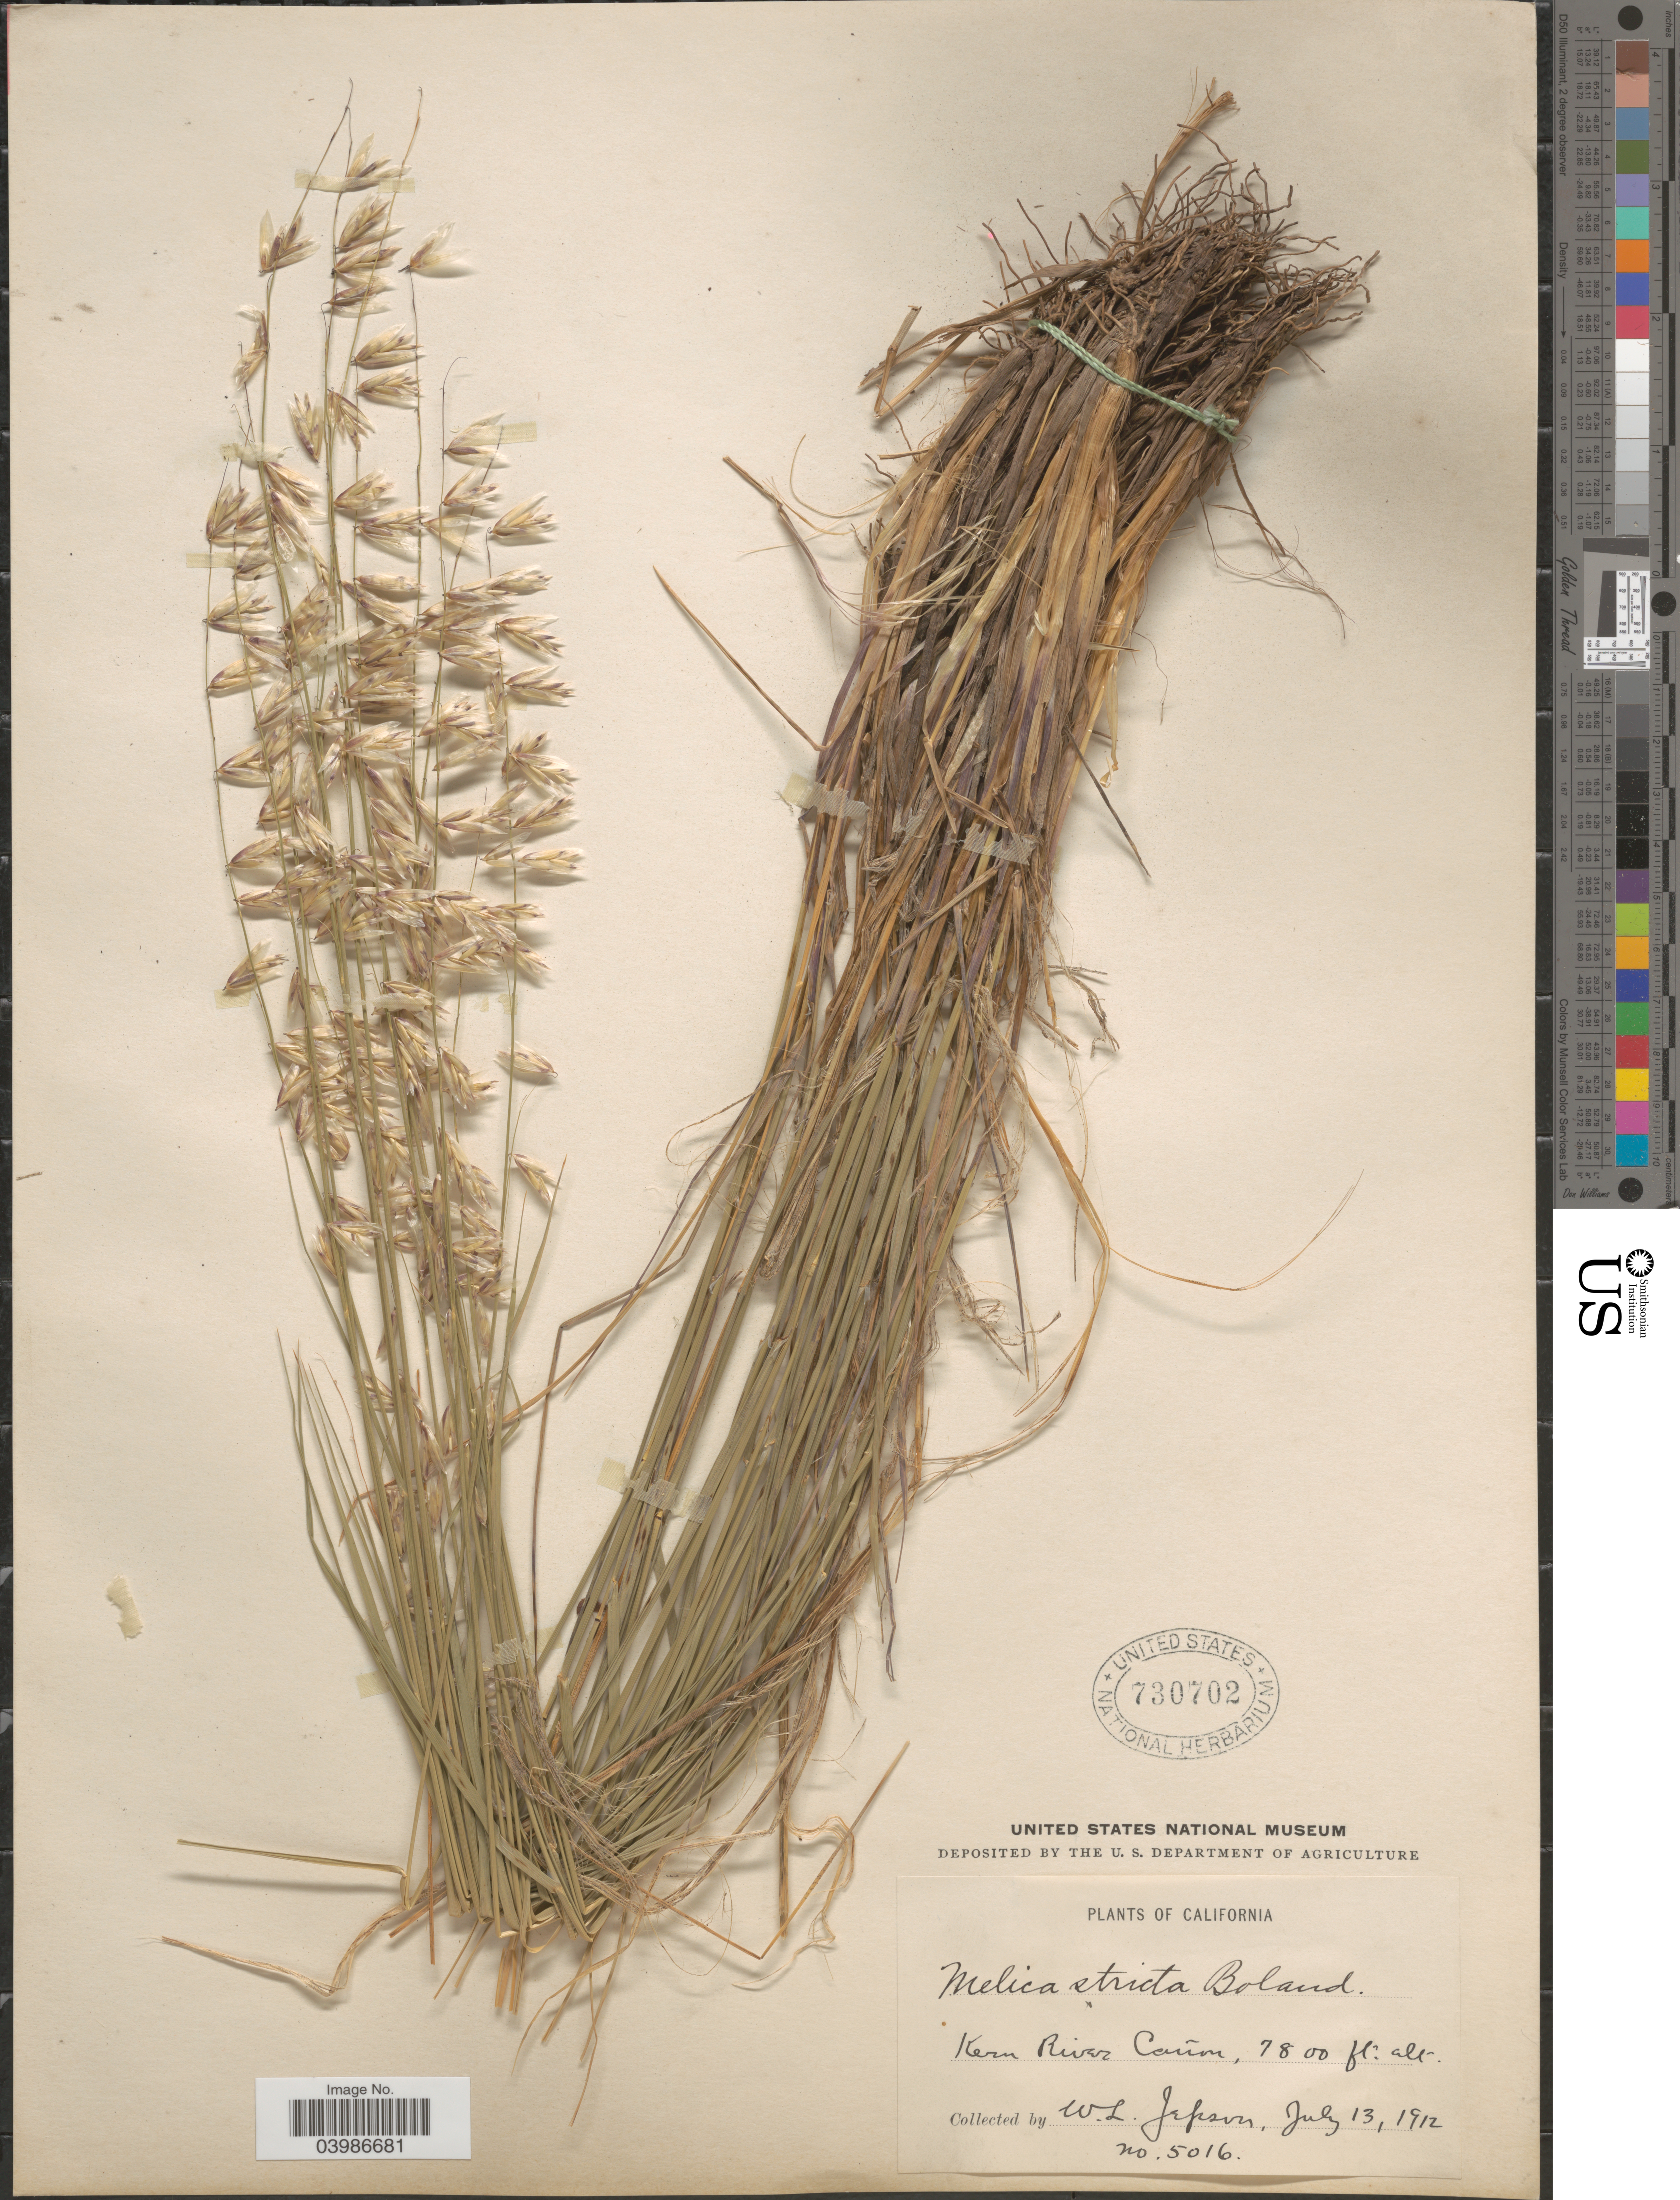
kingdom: Plantae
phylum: Tracheophyta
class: Liliopsida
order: Poales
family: Poaceae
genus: Melica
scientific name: Melica stricta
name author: Bol.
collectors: W. L. Jepson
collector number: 5016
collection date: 1912-07-13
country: United States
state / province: California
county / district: Kern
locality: Kern River Cañon.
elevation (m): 2377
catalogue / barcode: US 730702